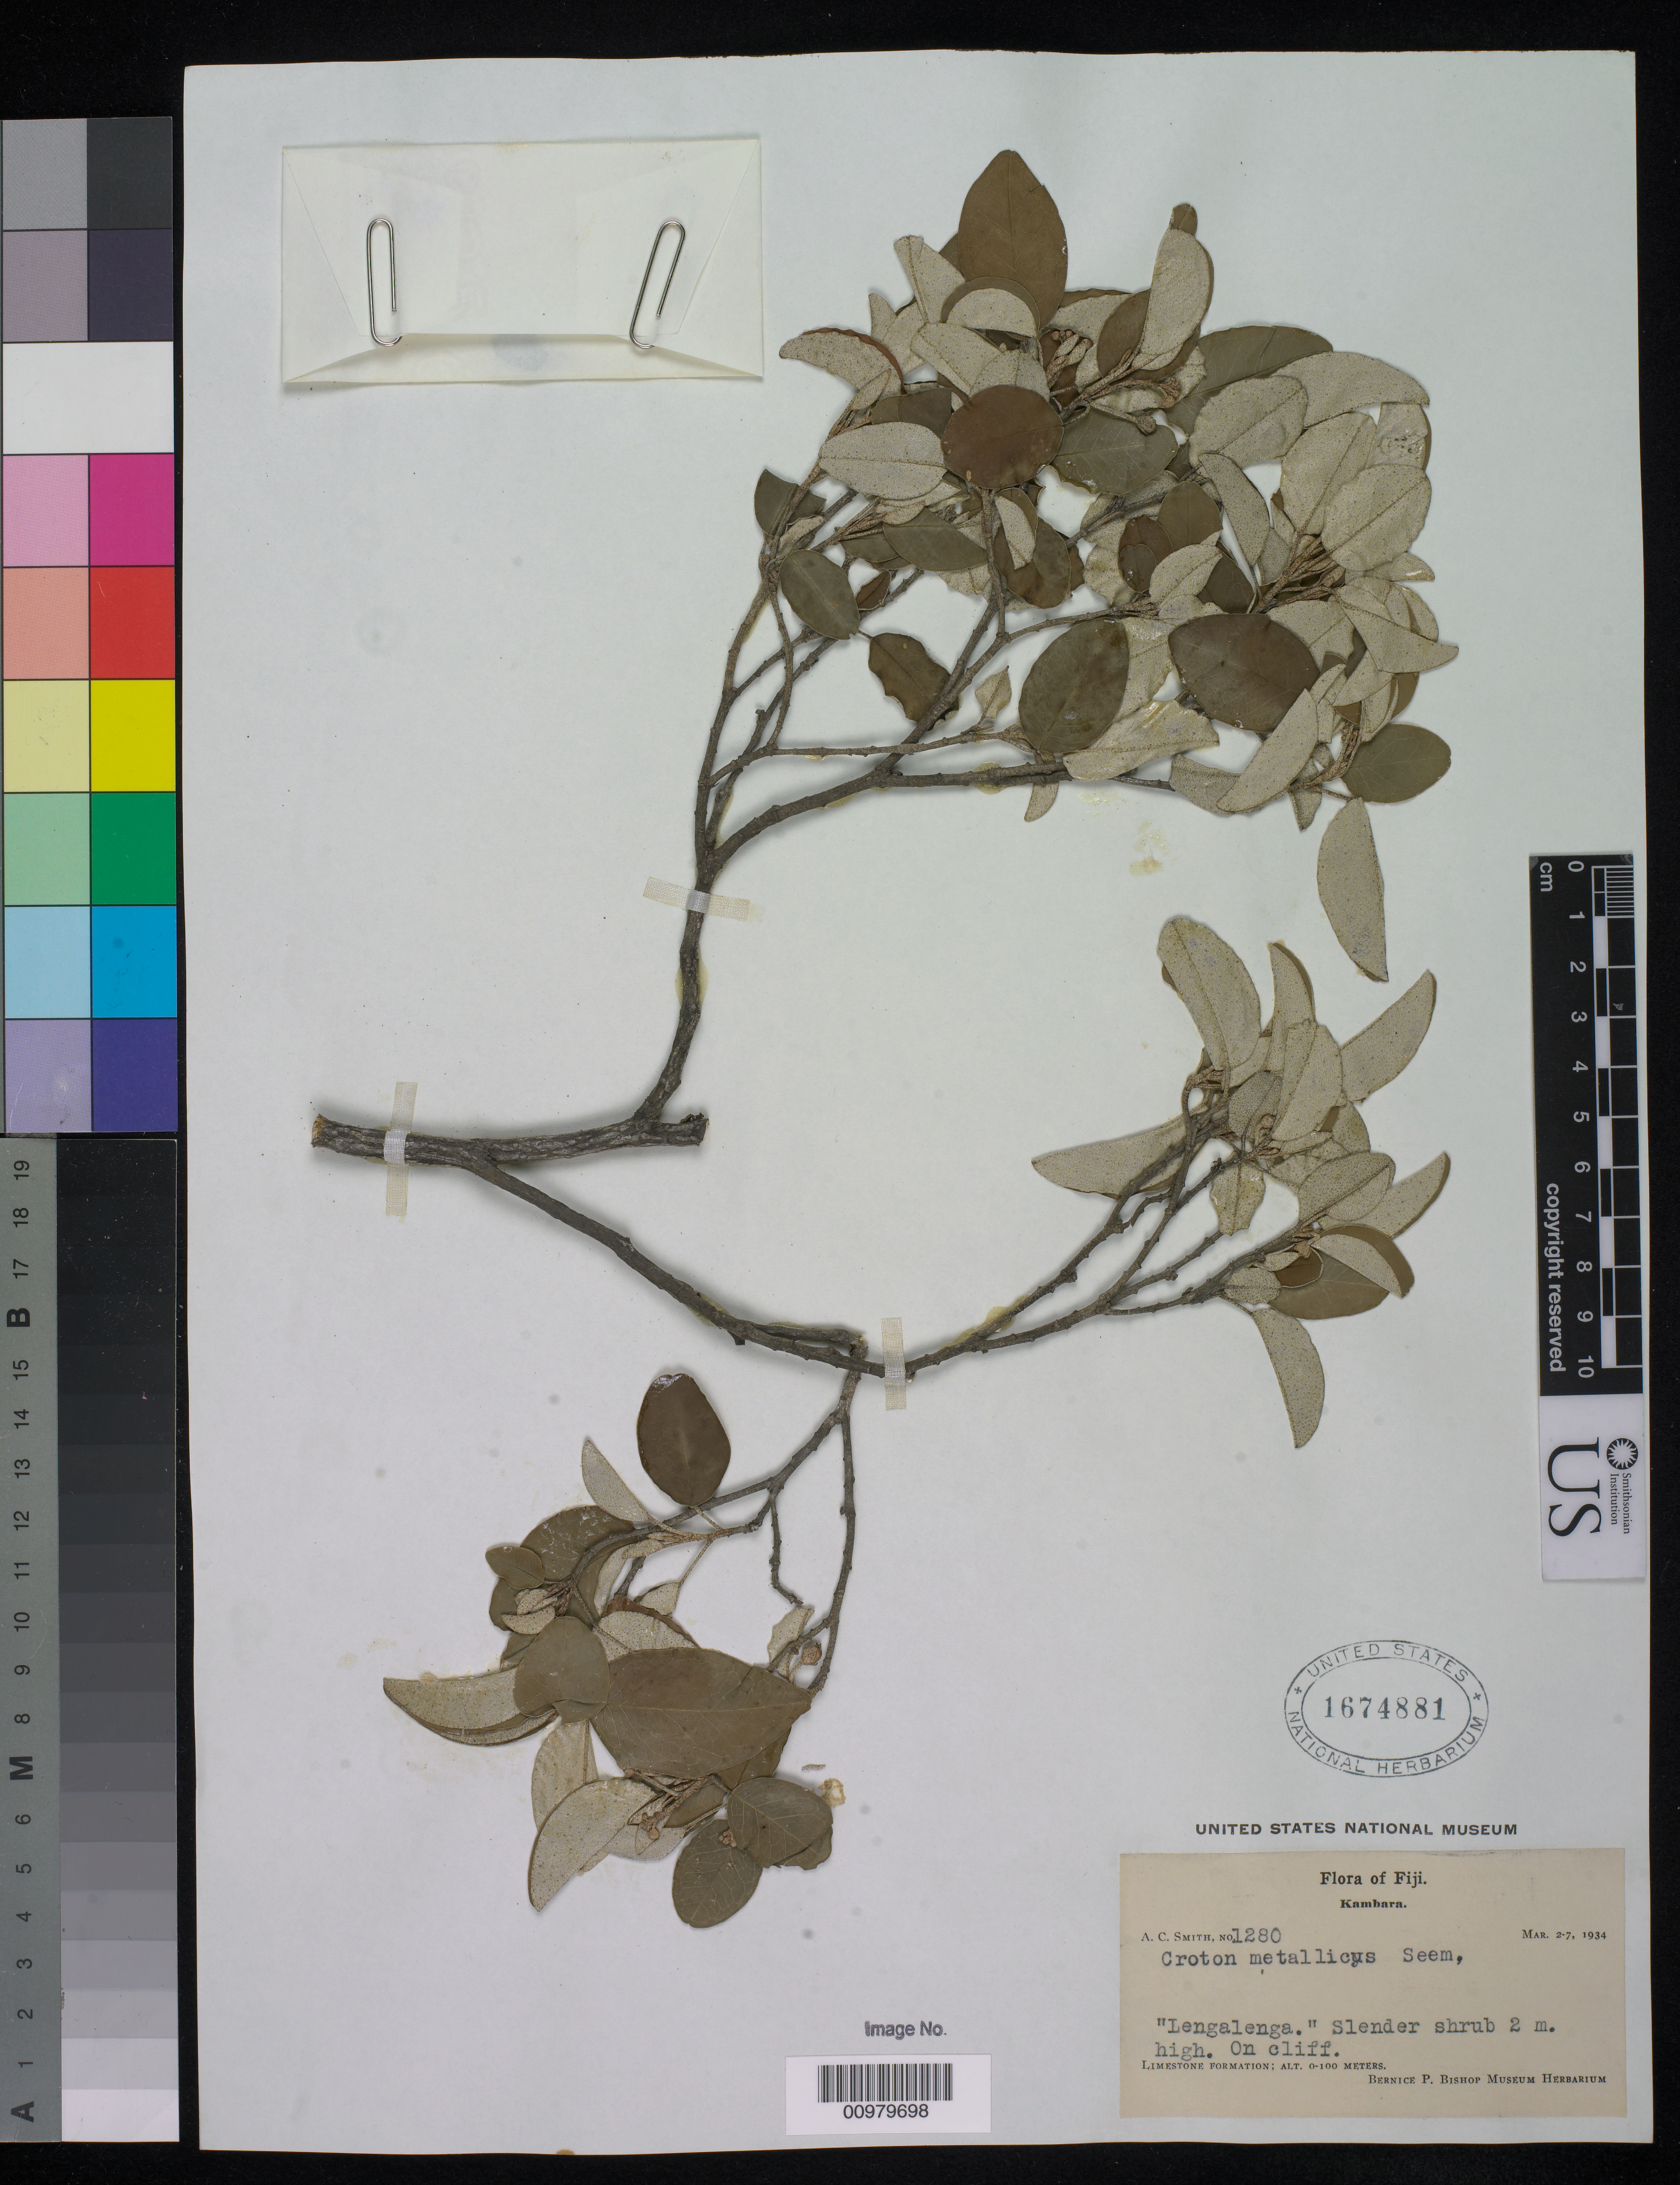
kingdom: Plantae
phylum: Tracheophyta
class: Magnoliopsida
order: Malpighiales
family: Euphorbiaceae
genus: Croton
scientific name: Croton metallicus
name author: Müll. Arg.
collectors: C. A. Smith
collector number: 1280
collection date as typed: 27 Mar 1934 or 27 May 1934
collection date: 1934-03-27 or 1934-05-27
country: Fiji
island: Kabara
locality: Kambara, Fiji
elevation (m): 0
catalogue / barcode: US 1674881